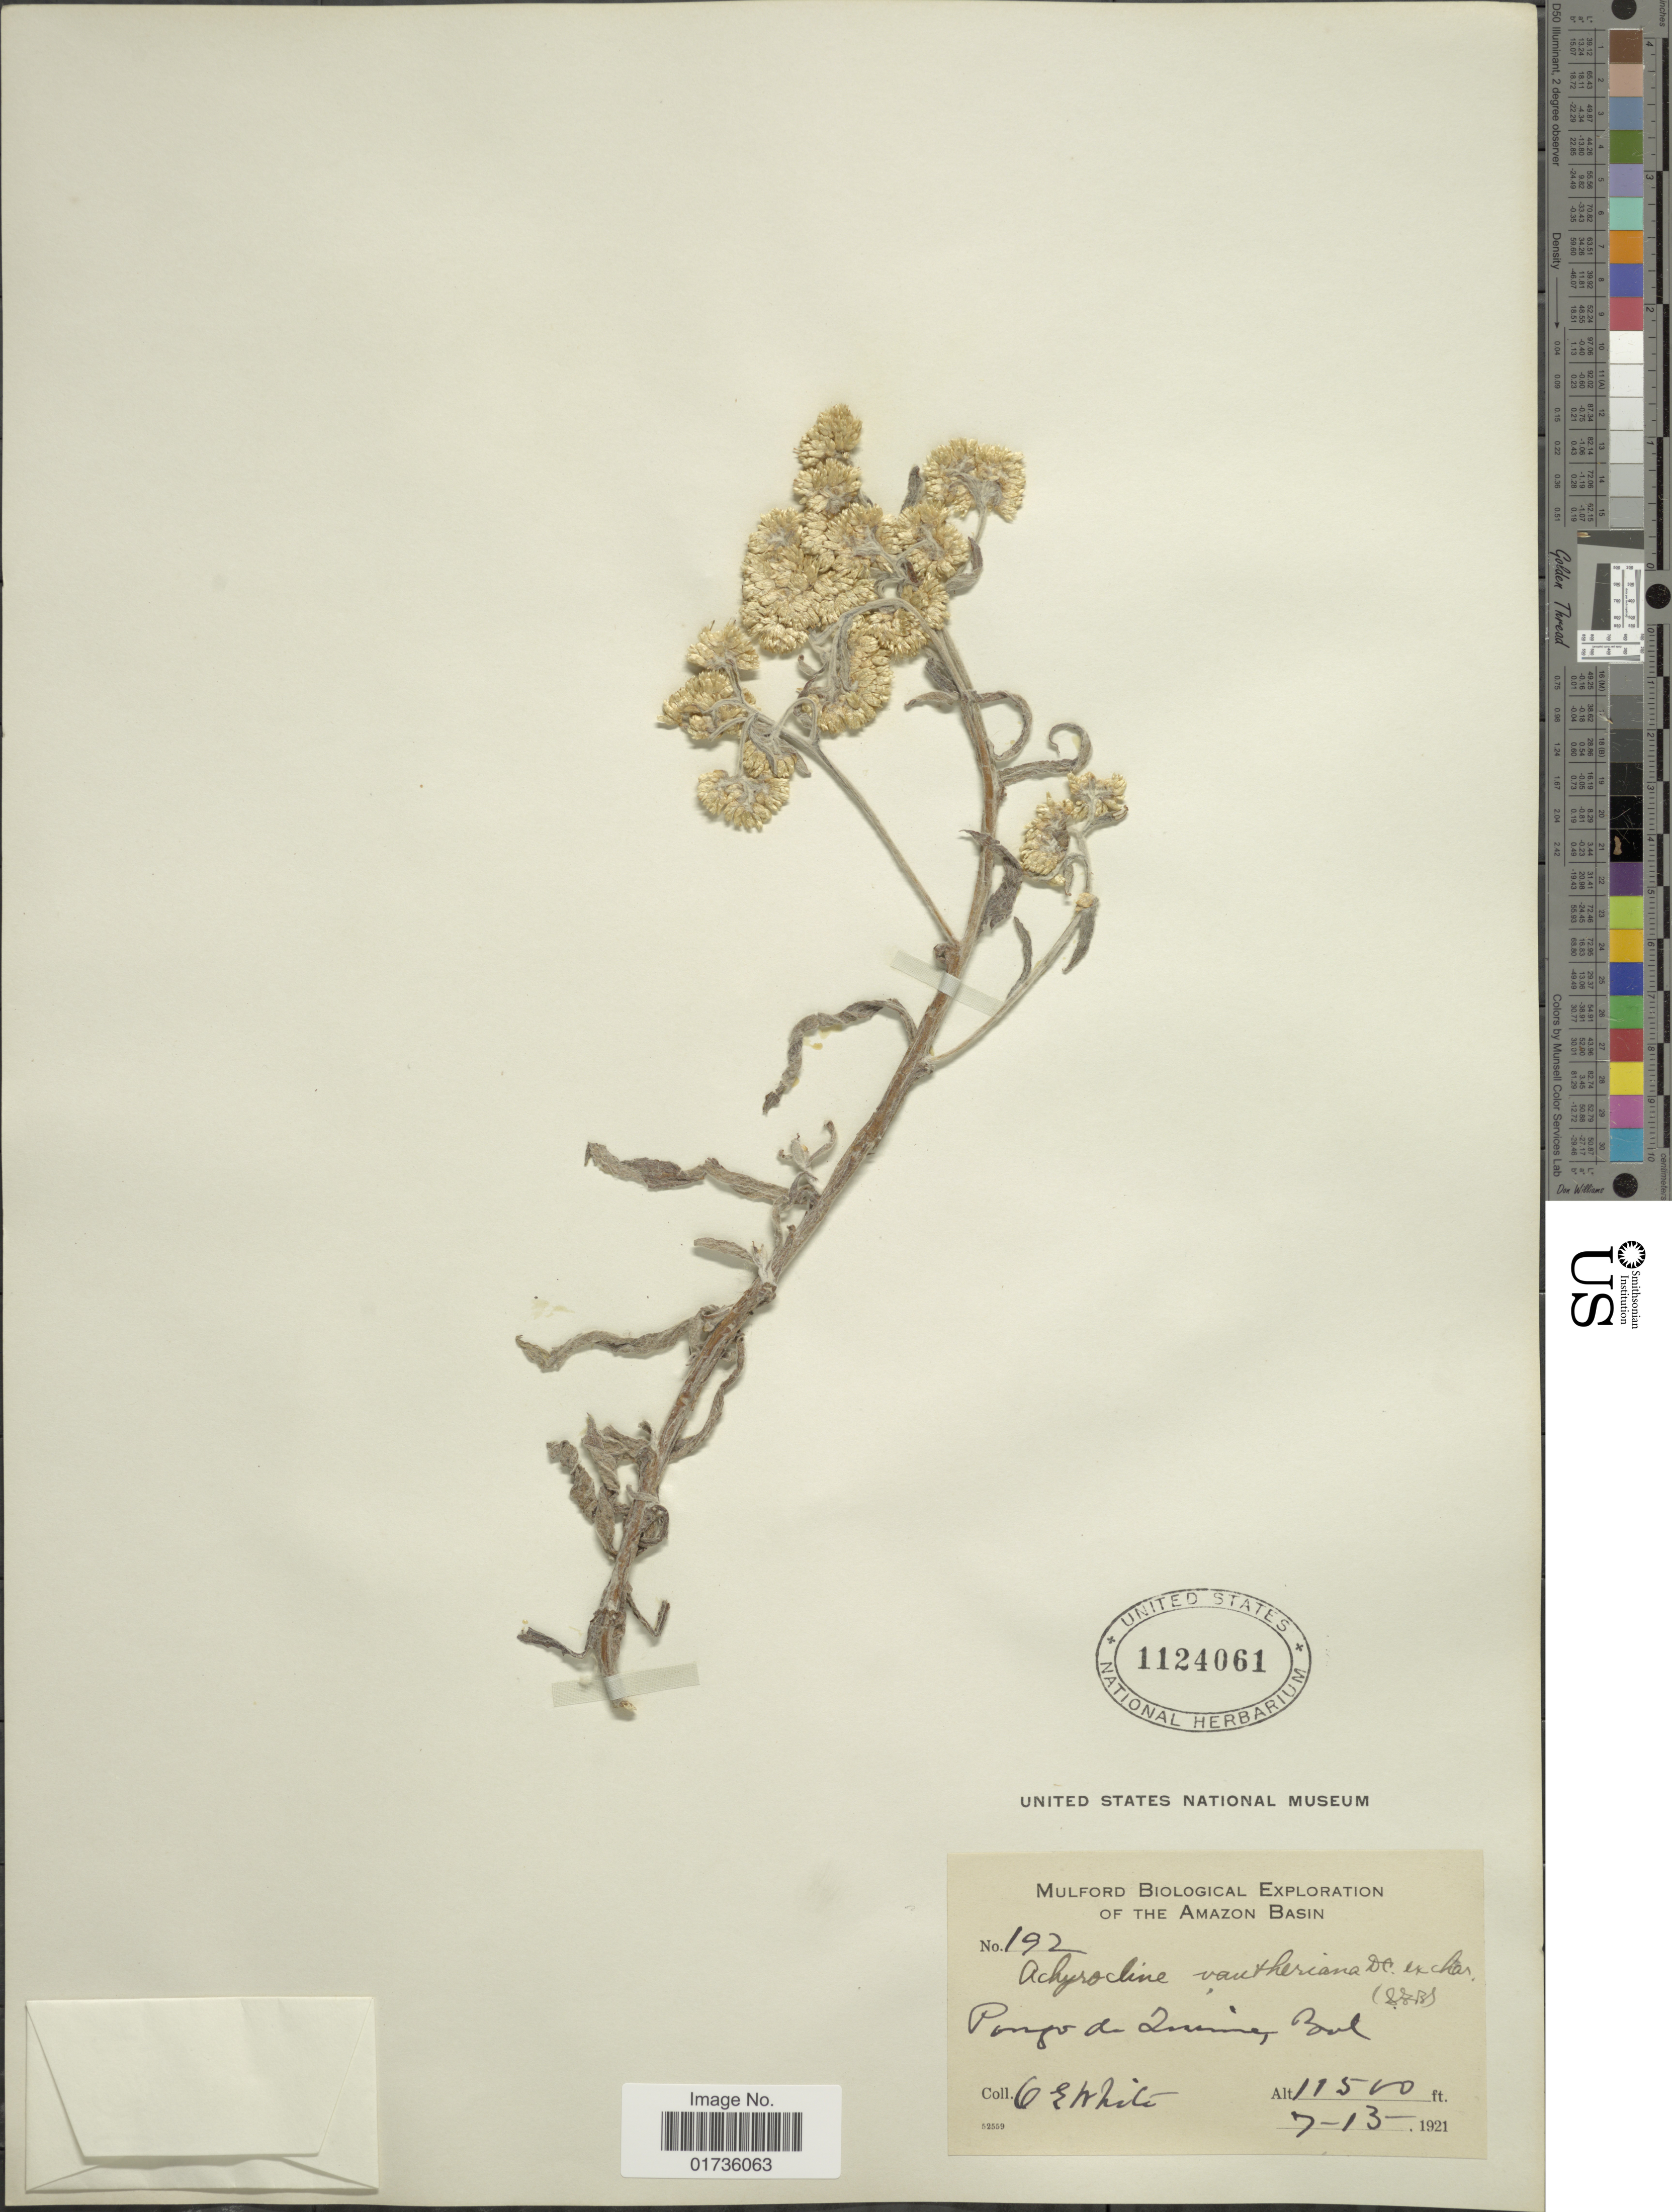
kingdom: Plantae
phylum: Tracheophyta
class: Magnoliopsida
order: Asterales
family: Asteraceae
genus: Achyrocline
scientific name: Achyrocline vauthieriana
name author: DC.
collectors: O. E. White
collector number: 192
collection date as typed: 7-13-1921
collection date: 1921-07-13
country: Bolivia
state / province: La Paz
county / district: Inquisivi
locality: Pongo de Quime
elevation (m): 3505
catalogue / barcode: US 1124061